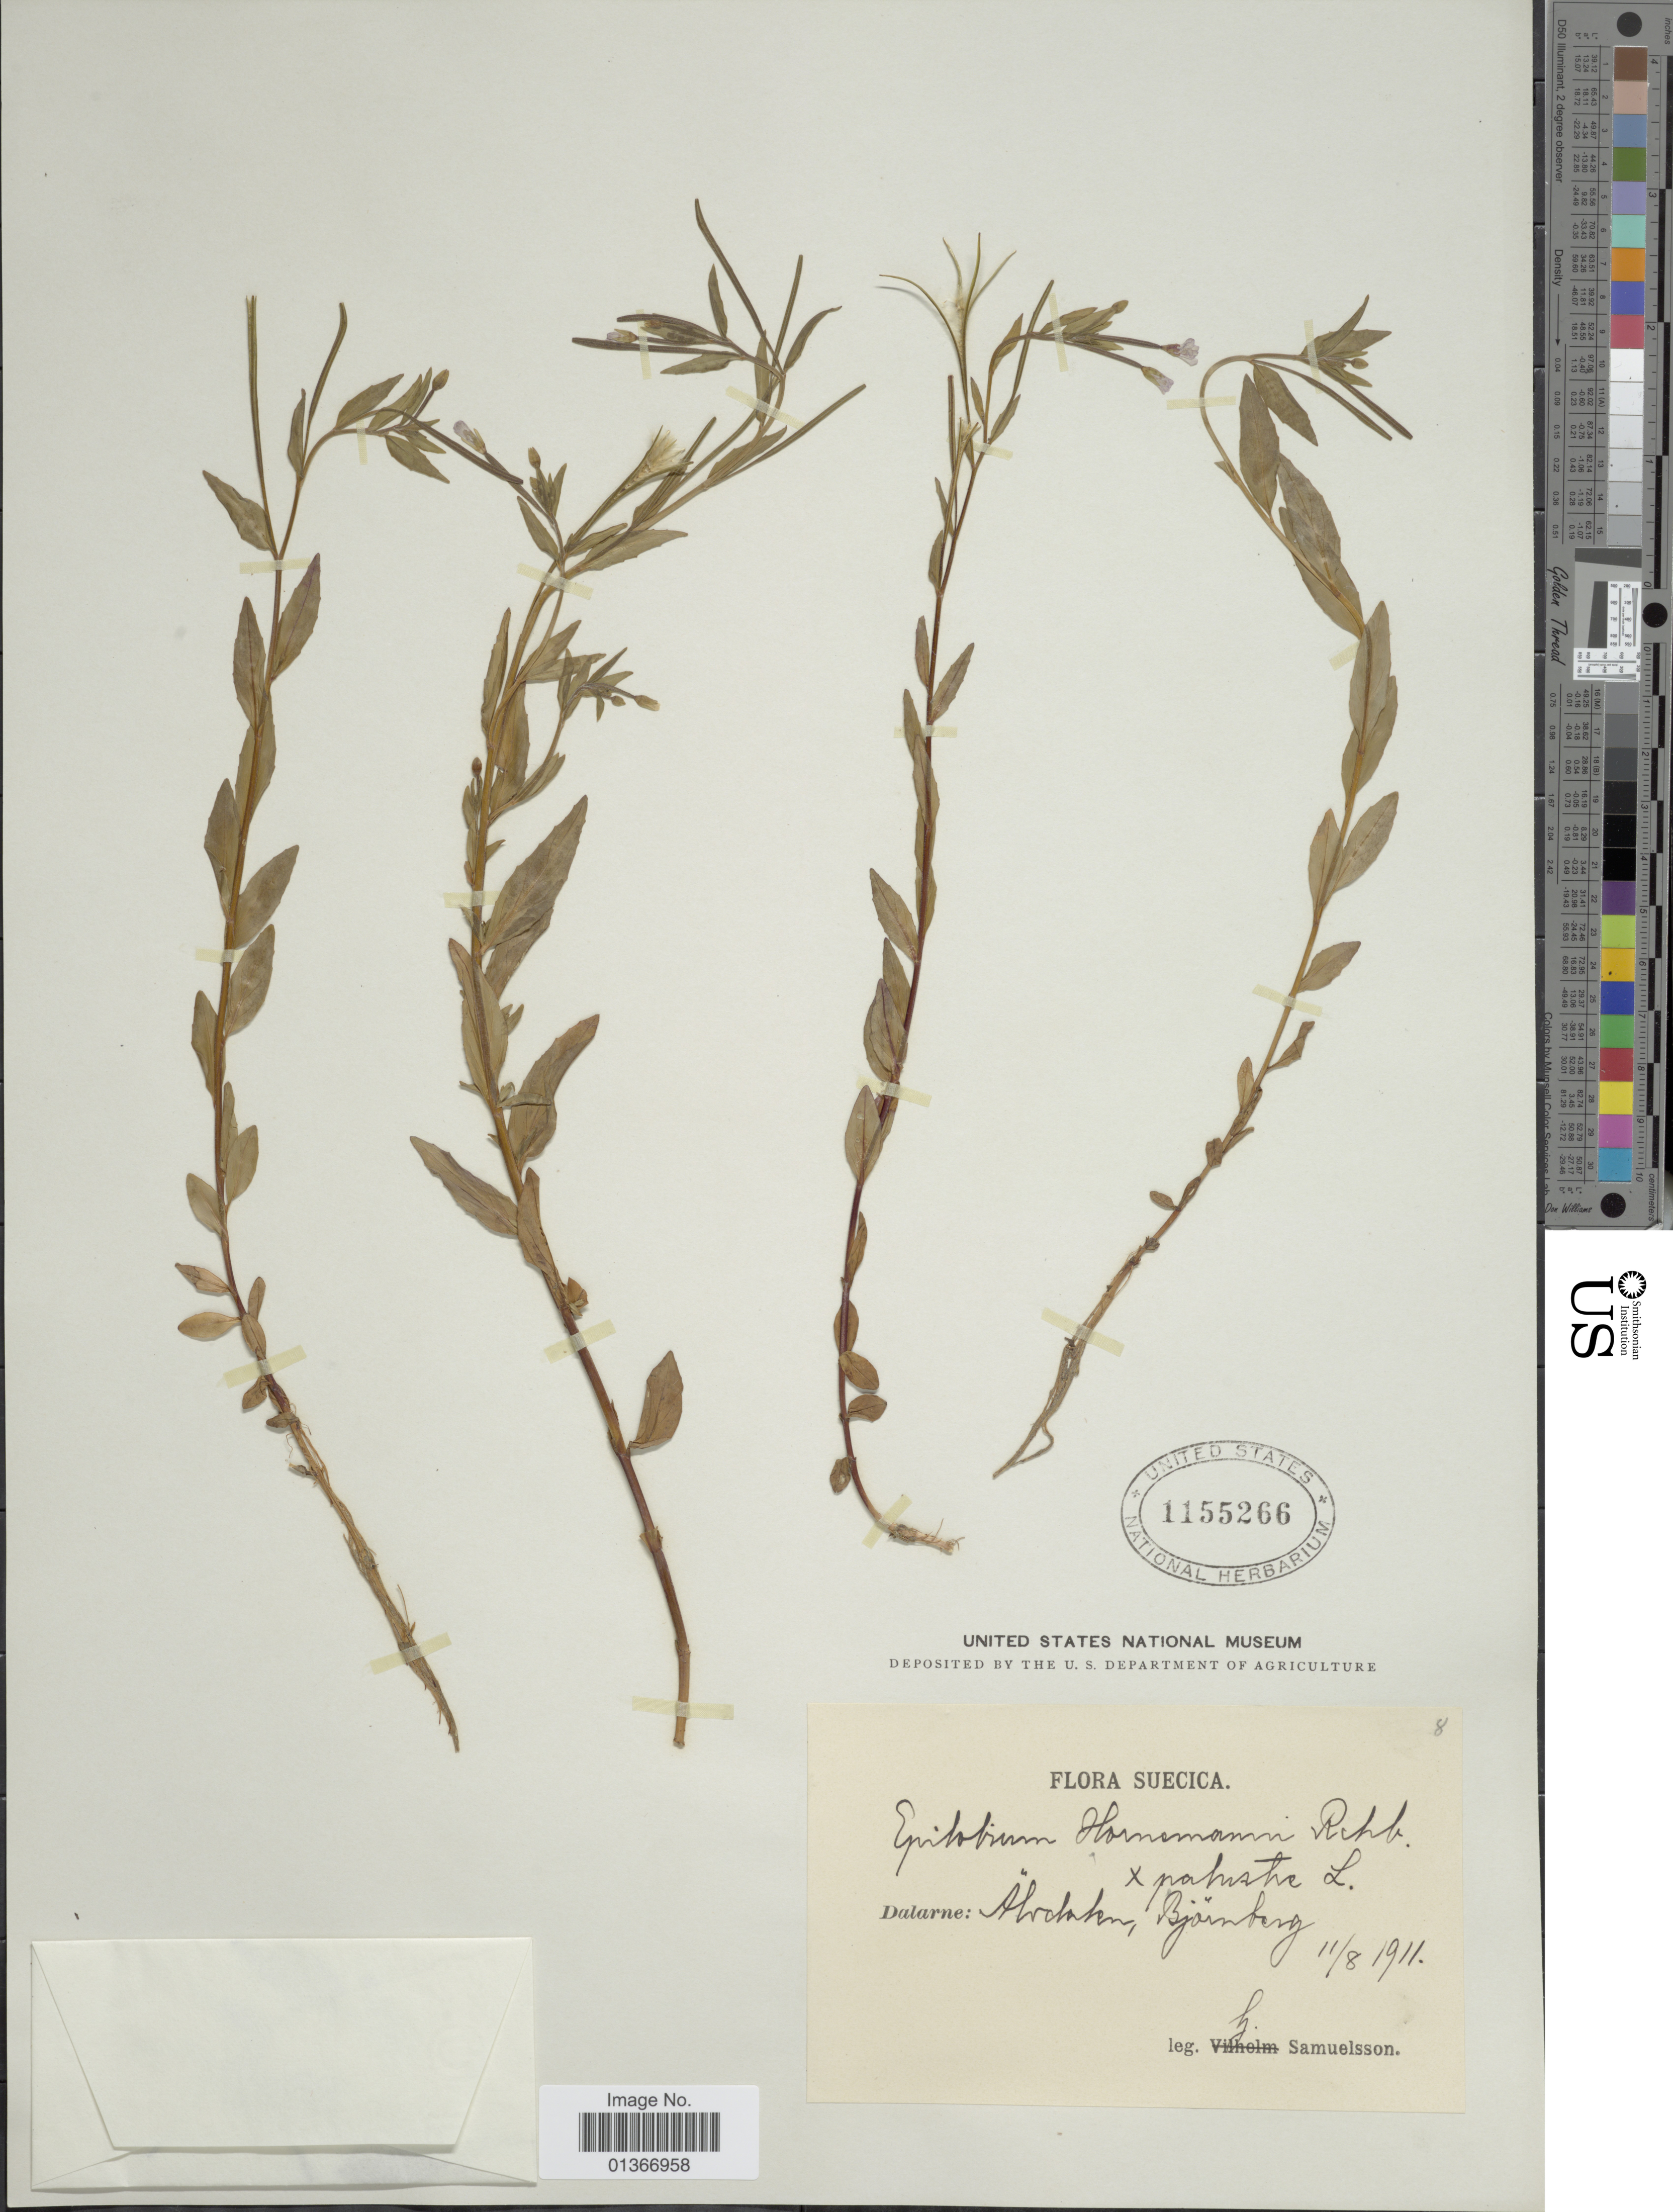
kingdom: Plantae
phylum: Tracheophyta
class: Magnoliopsida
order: Myrtales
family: Onagraceae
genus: Epilobium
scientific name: Epilobium hornemannii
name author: Rchb.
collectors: G. Samuelsson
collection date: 1911-08-11 or 1911-11-08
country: Sweden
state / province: Dalarna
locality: Älvdalen, Björnberg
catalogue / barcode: US 1155266